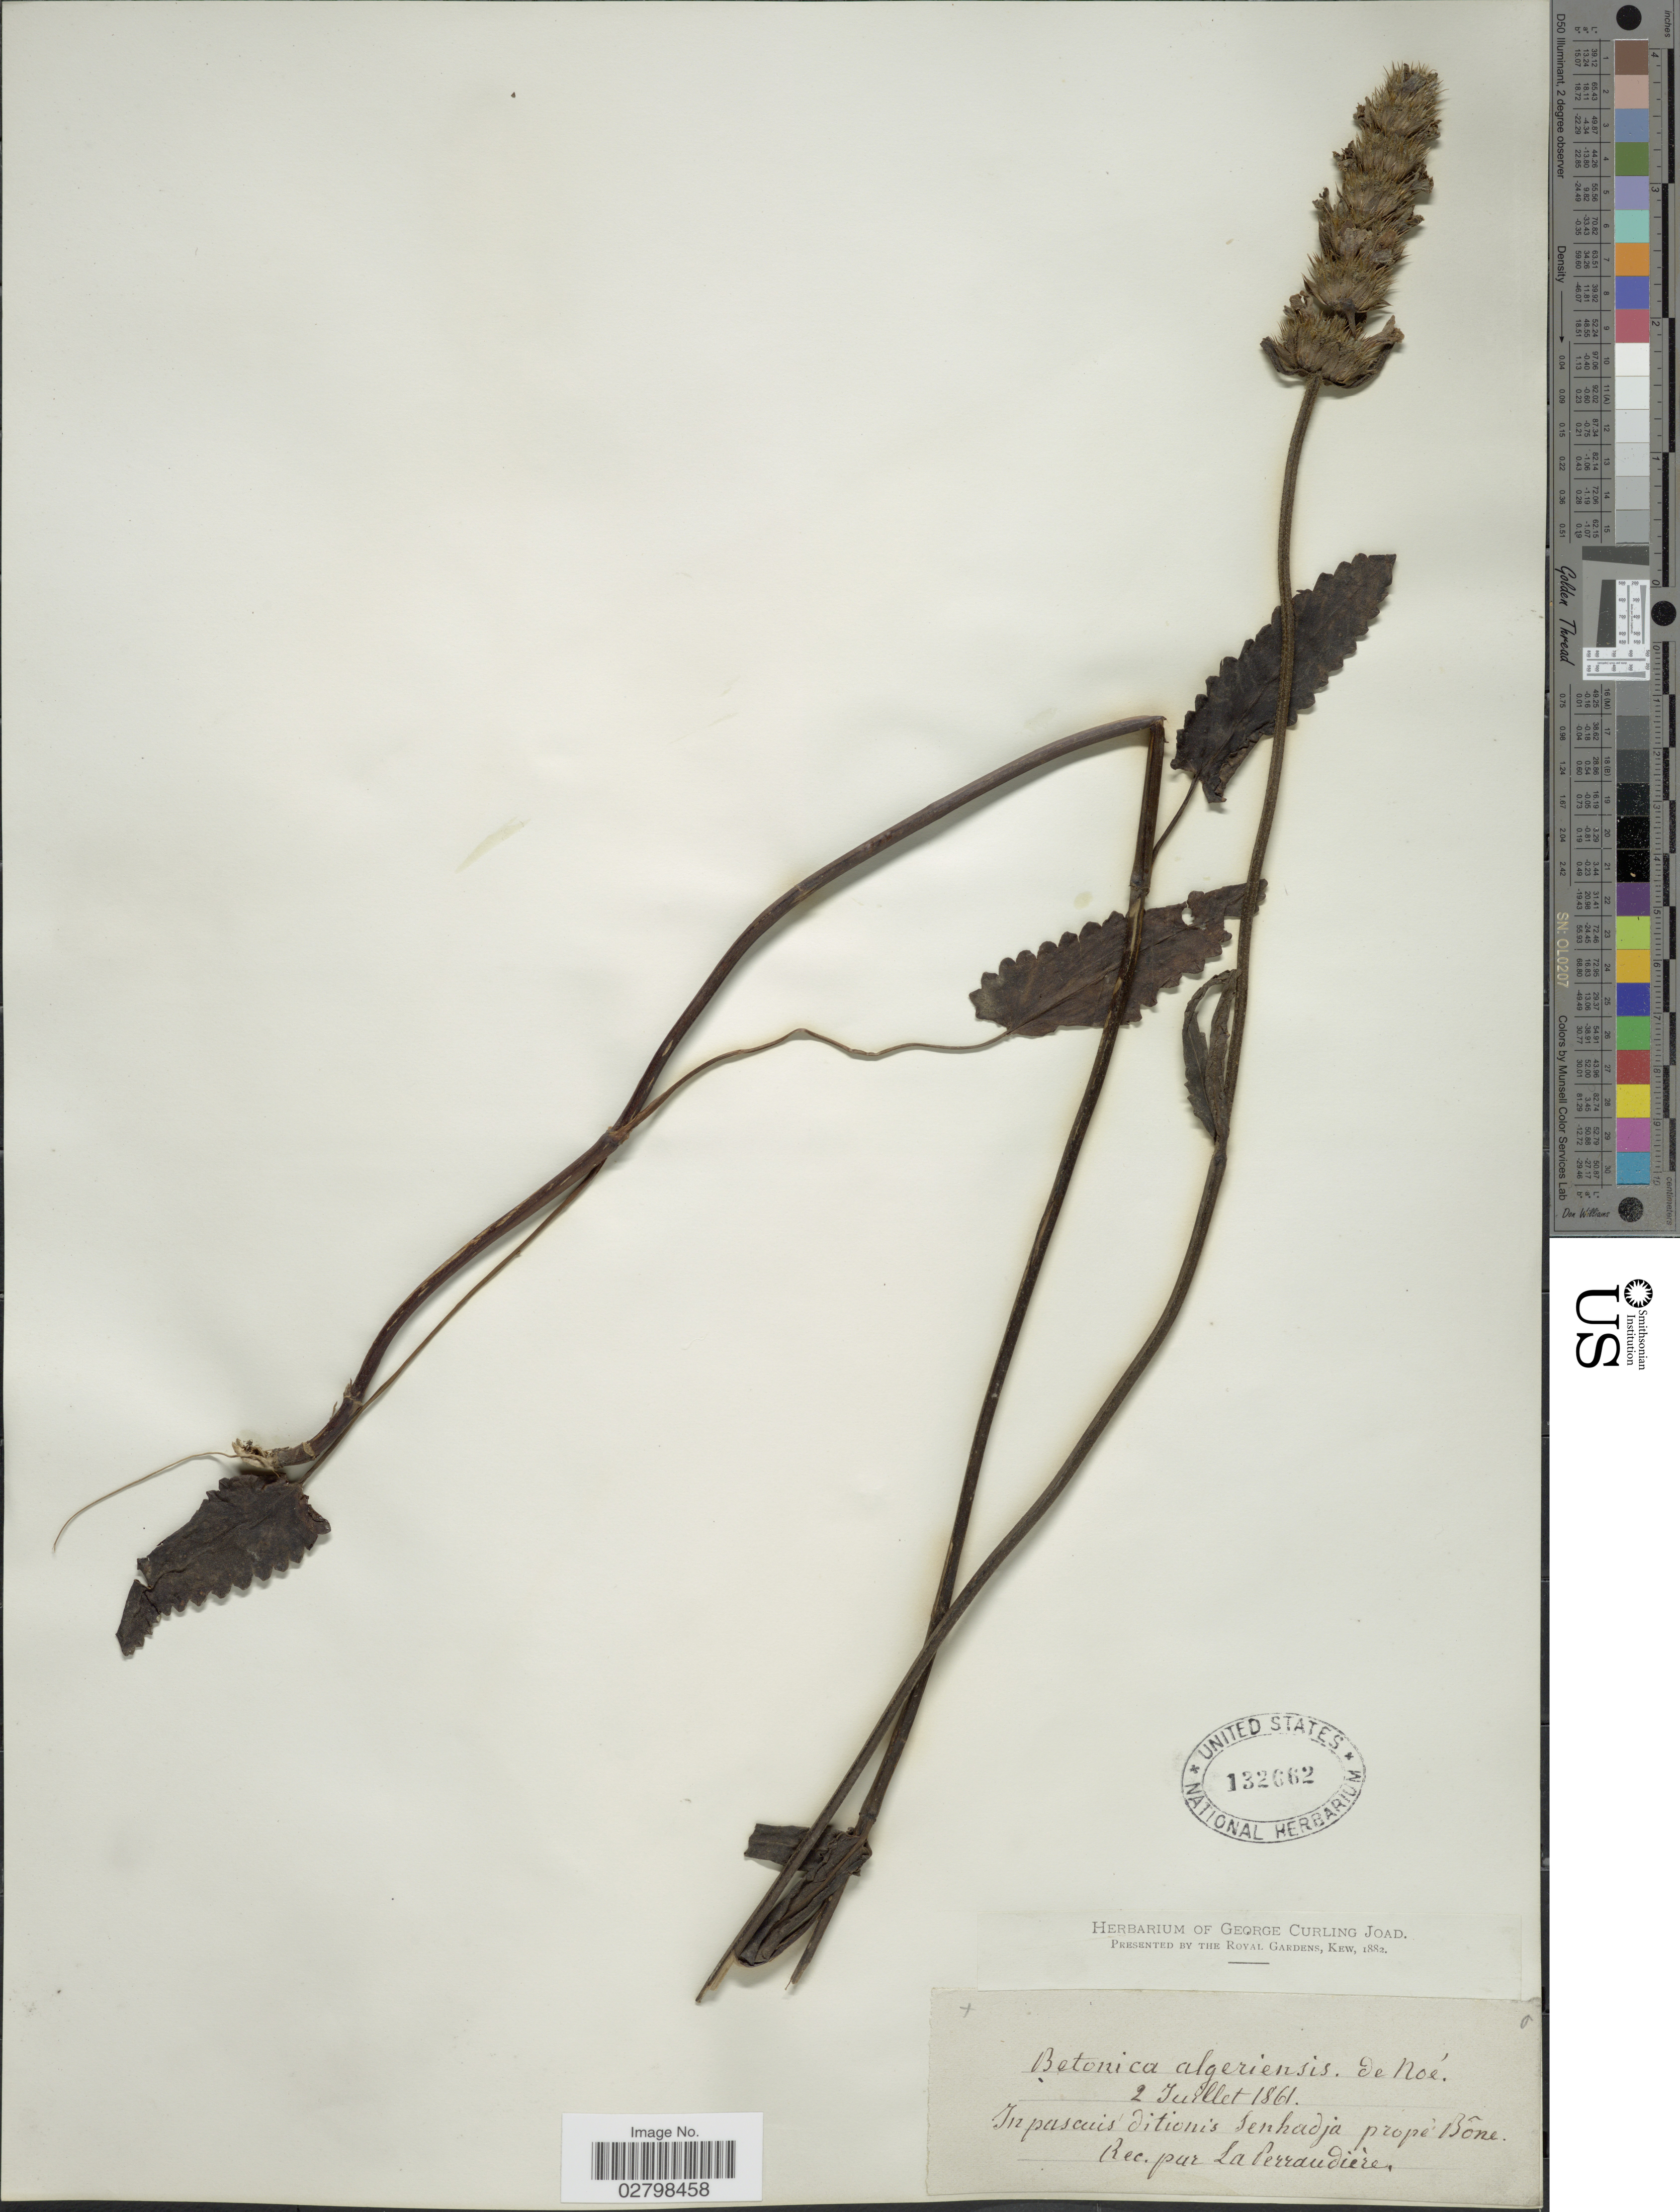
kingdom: Plantae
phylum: Tracheophyta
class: Magnoliopsida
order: Lamiales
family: Lamiaceae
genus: Stachys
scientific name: Stachys algeriensis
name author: (Noë) Rothm.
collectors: Perraudierè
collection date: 1861-07-02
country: Algeria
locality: In pascuis' ditonis Senhadja prope Bône.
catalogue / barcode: US 132662